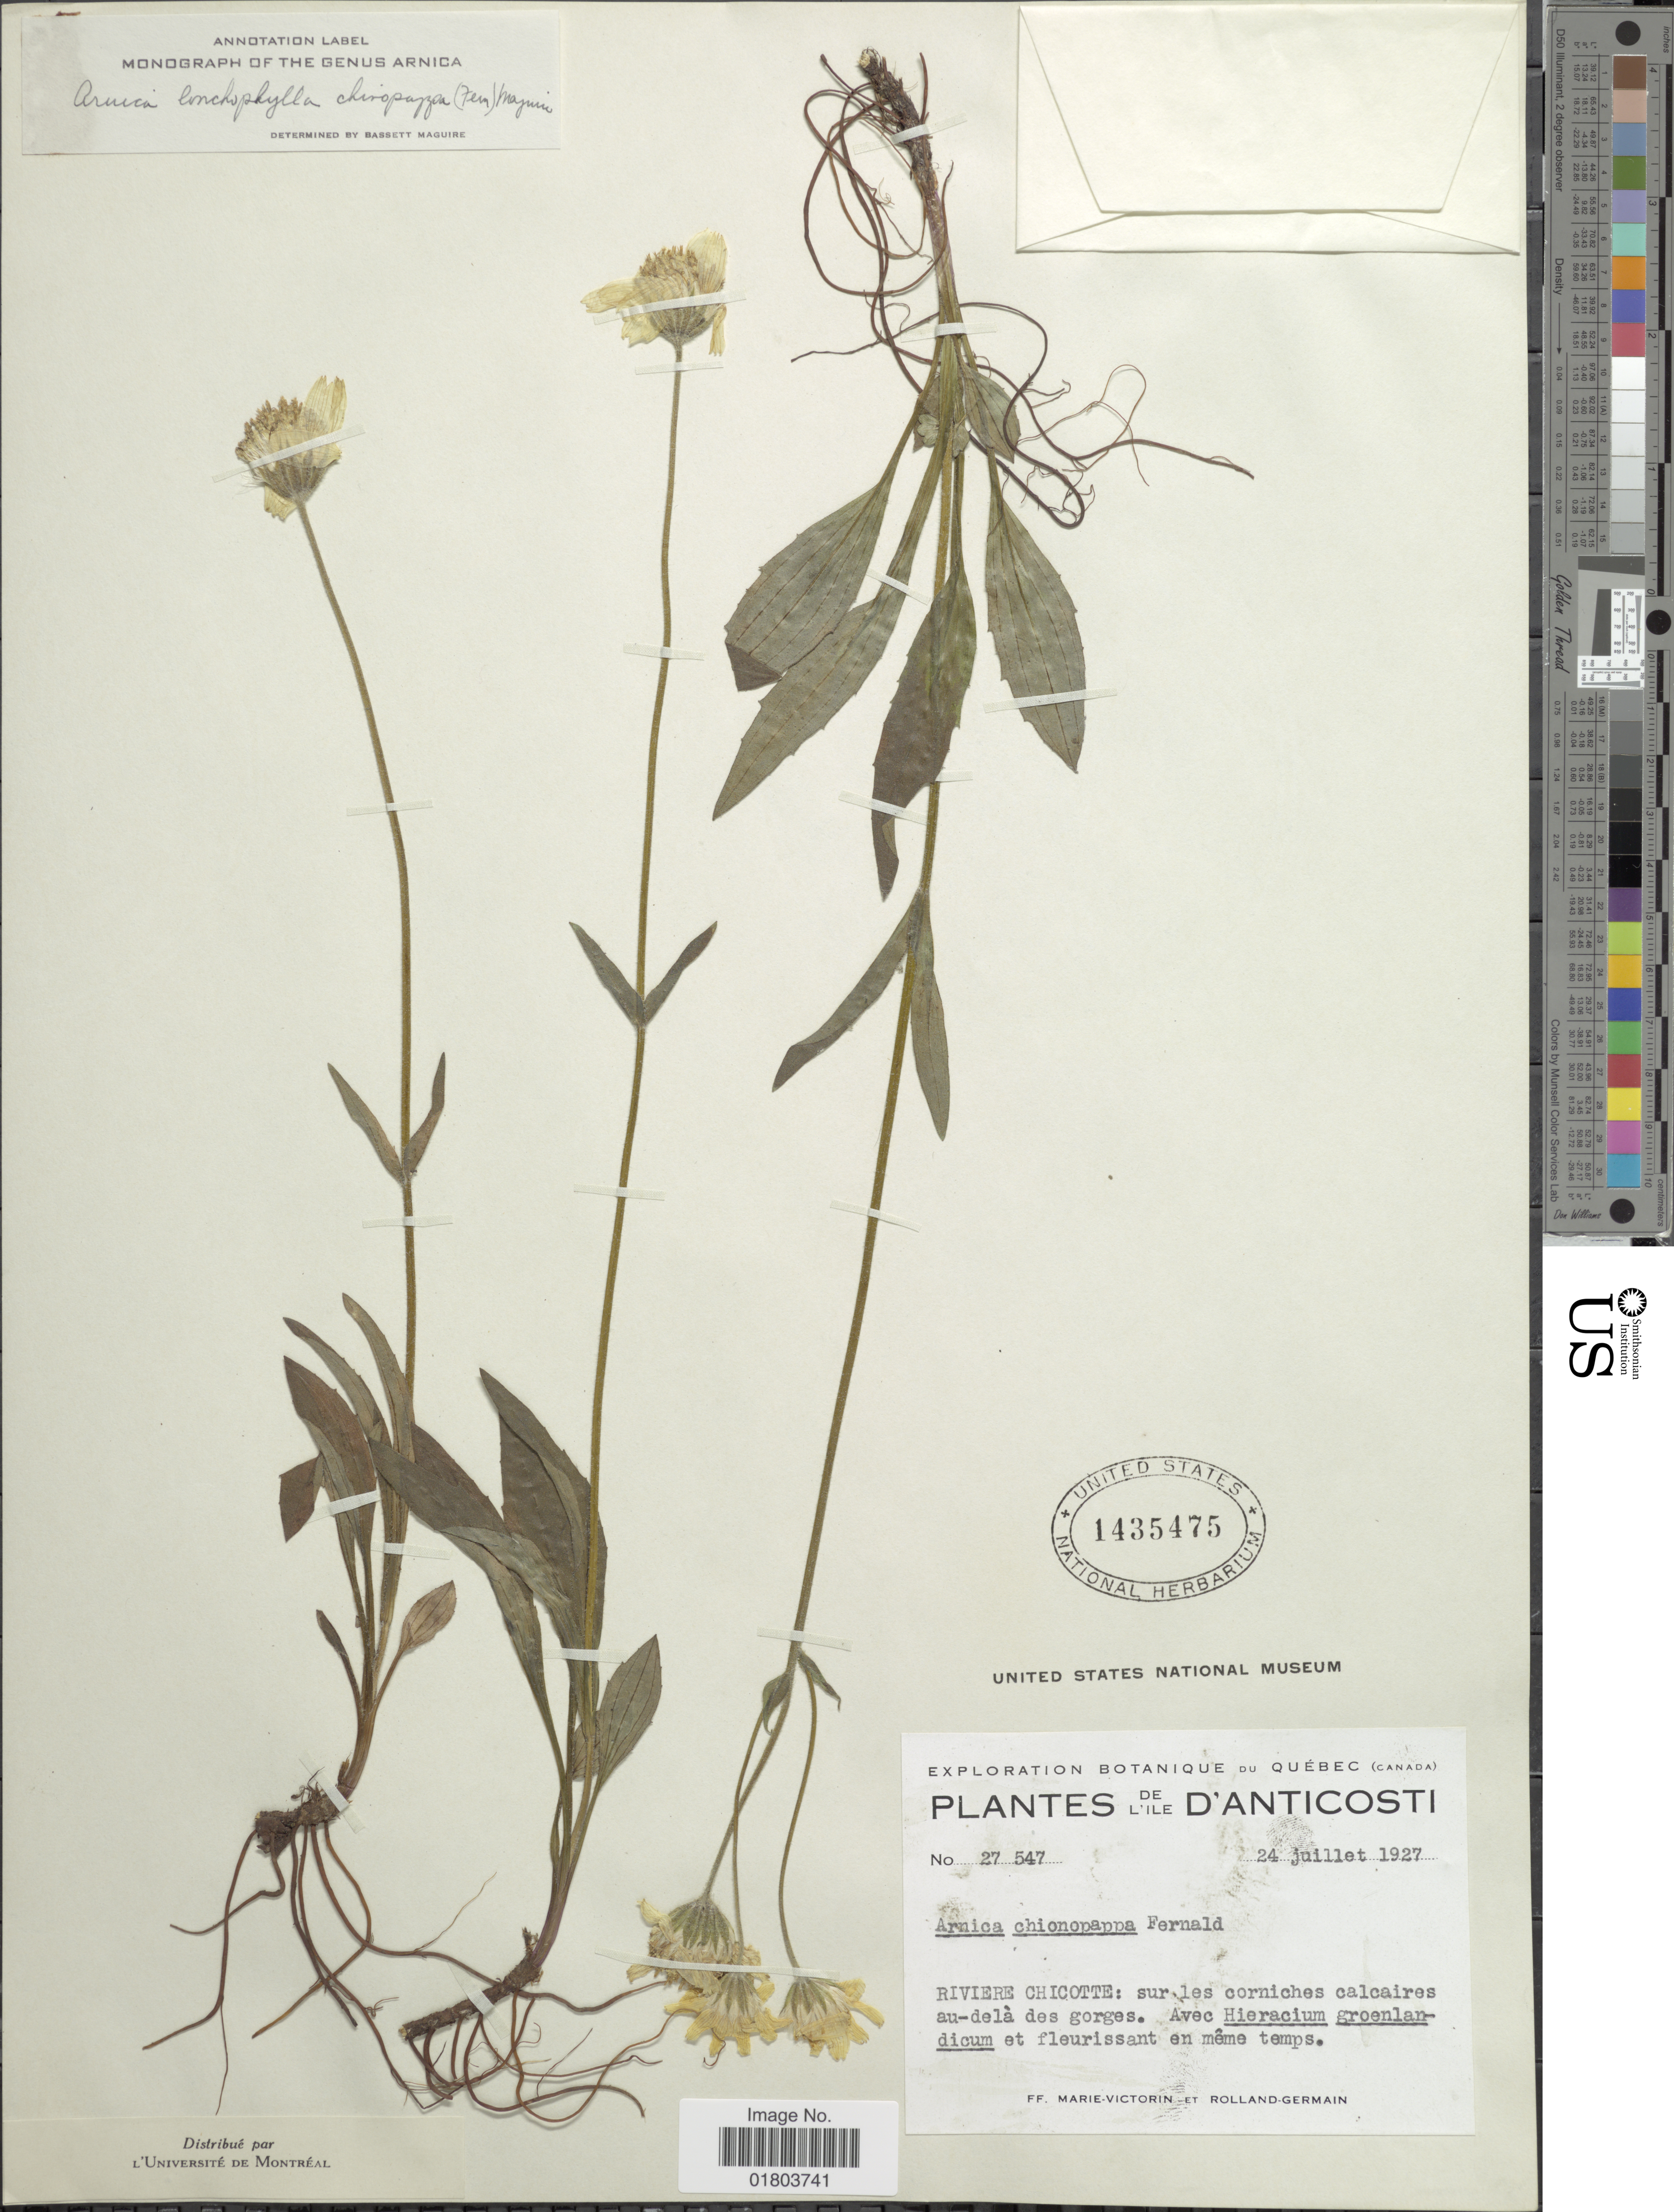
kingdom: Plantae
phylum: Tracheophyta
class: Magnoliopsida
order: Asterales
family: Asteraceae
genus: Arnica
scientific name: Arnica lonchophylla subsp. chionopappa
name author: (Fernald) Maguire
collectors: Fr. Marie-Victorin & Rolland-Germain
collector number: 27547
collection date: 1927-07-24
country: Canada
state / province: Quebec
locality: De L'Ile D'Anticosti, Riviere Chicotte: sur les corniches calcaires au-delà des gorges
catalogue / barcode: US 1435475